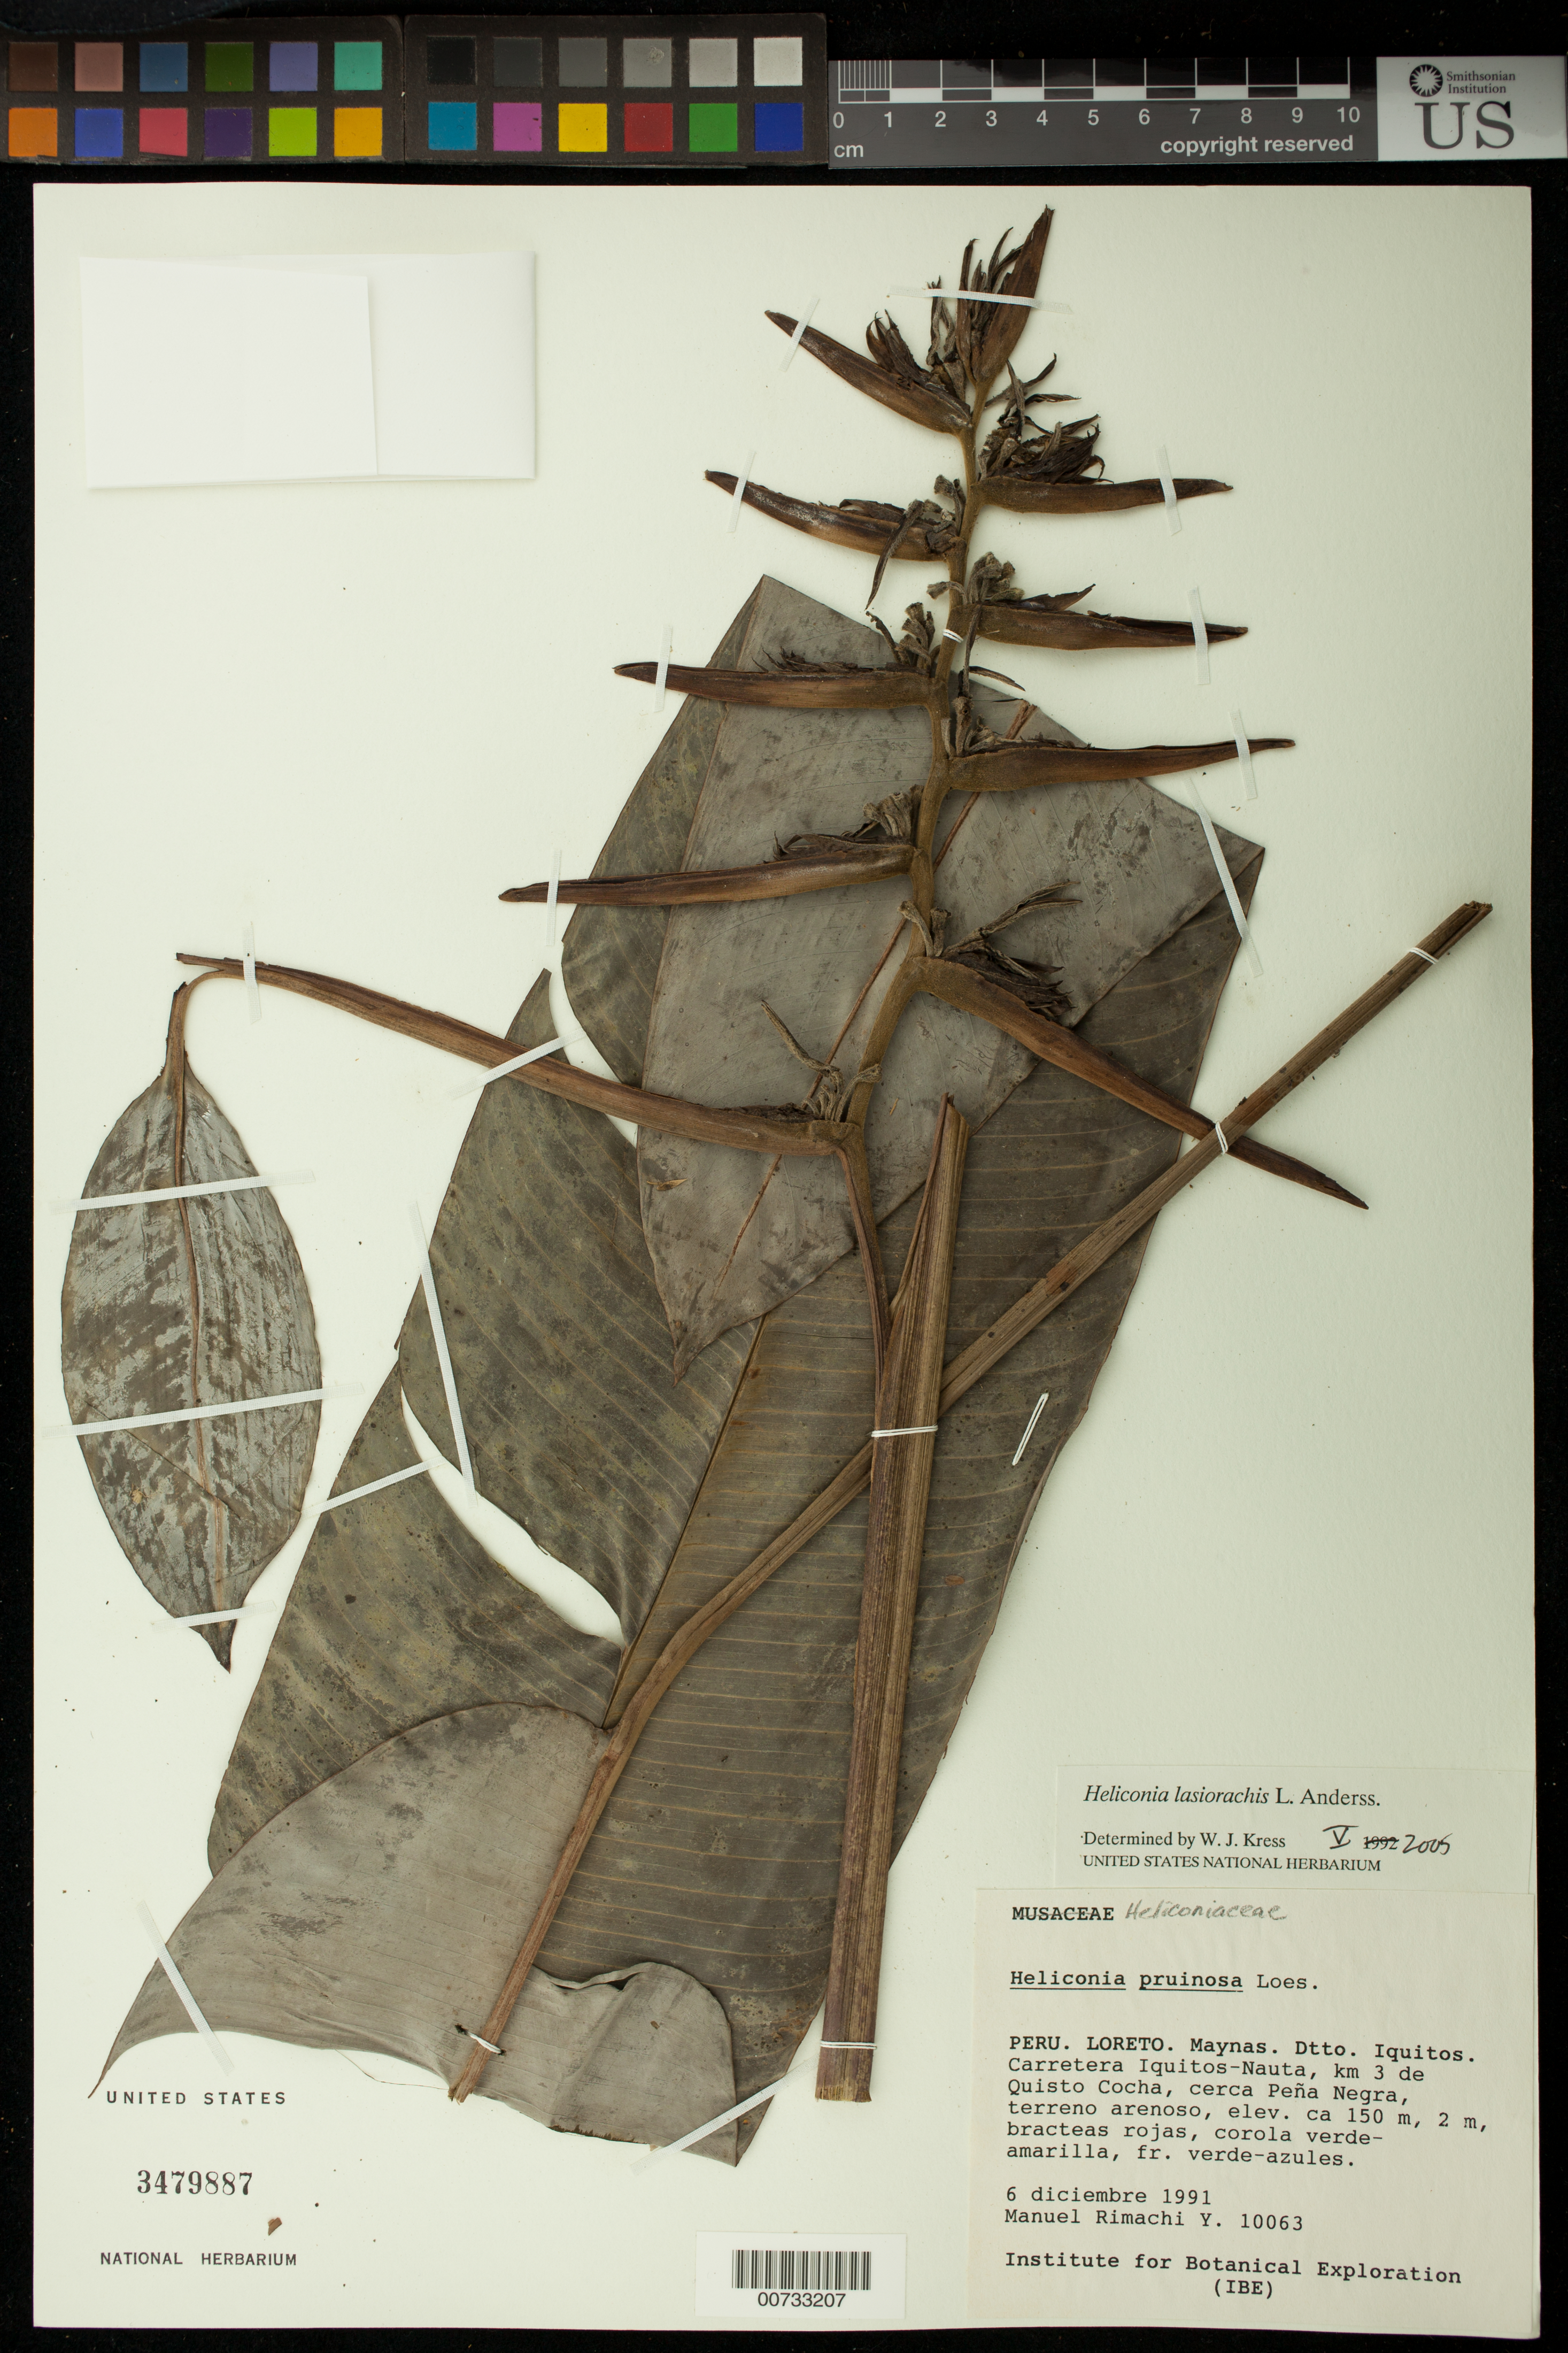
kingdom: Plantae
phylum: Tracheophyta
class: Liliopsida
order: Zingiberales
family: Heliconiaceae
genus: Heliconia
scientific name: Heliconia lasiorachis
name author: L. Andersson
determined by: Kress, W. J., (US), Smithsonian Institution - National Museum of Natural History (UNITED STATES)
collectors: M. Rimachi Y.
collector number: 10063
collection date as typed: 06 Dec 1991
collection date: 1991-12-06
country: Peru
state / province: Loreto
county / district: Maynas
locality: Carretera Iquitos-Nauta, km 3 de Quisto Cocha, cerca Pena Negra, terreno arenoso, Dtto. Iquitos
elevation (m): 150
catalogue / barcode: US 3479887